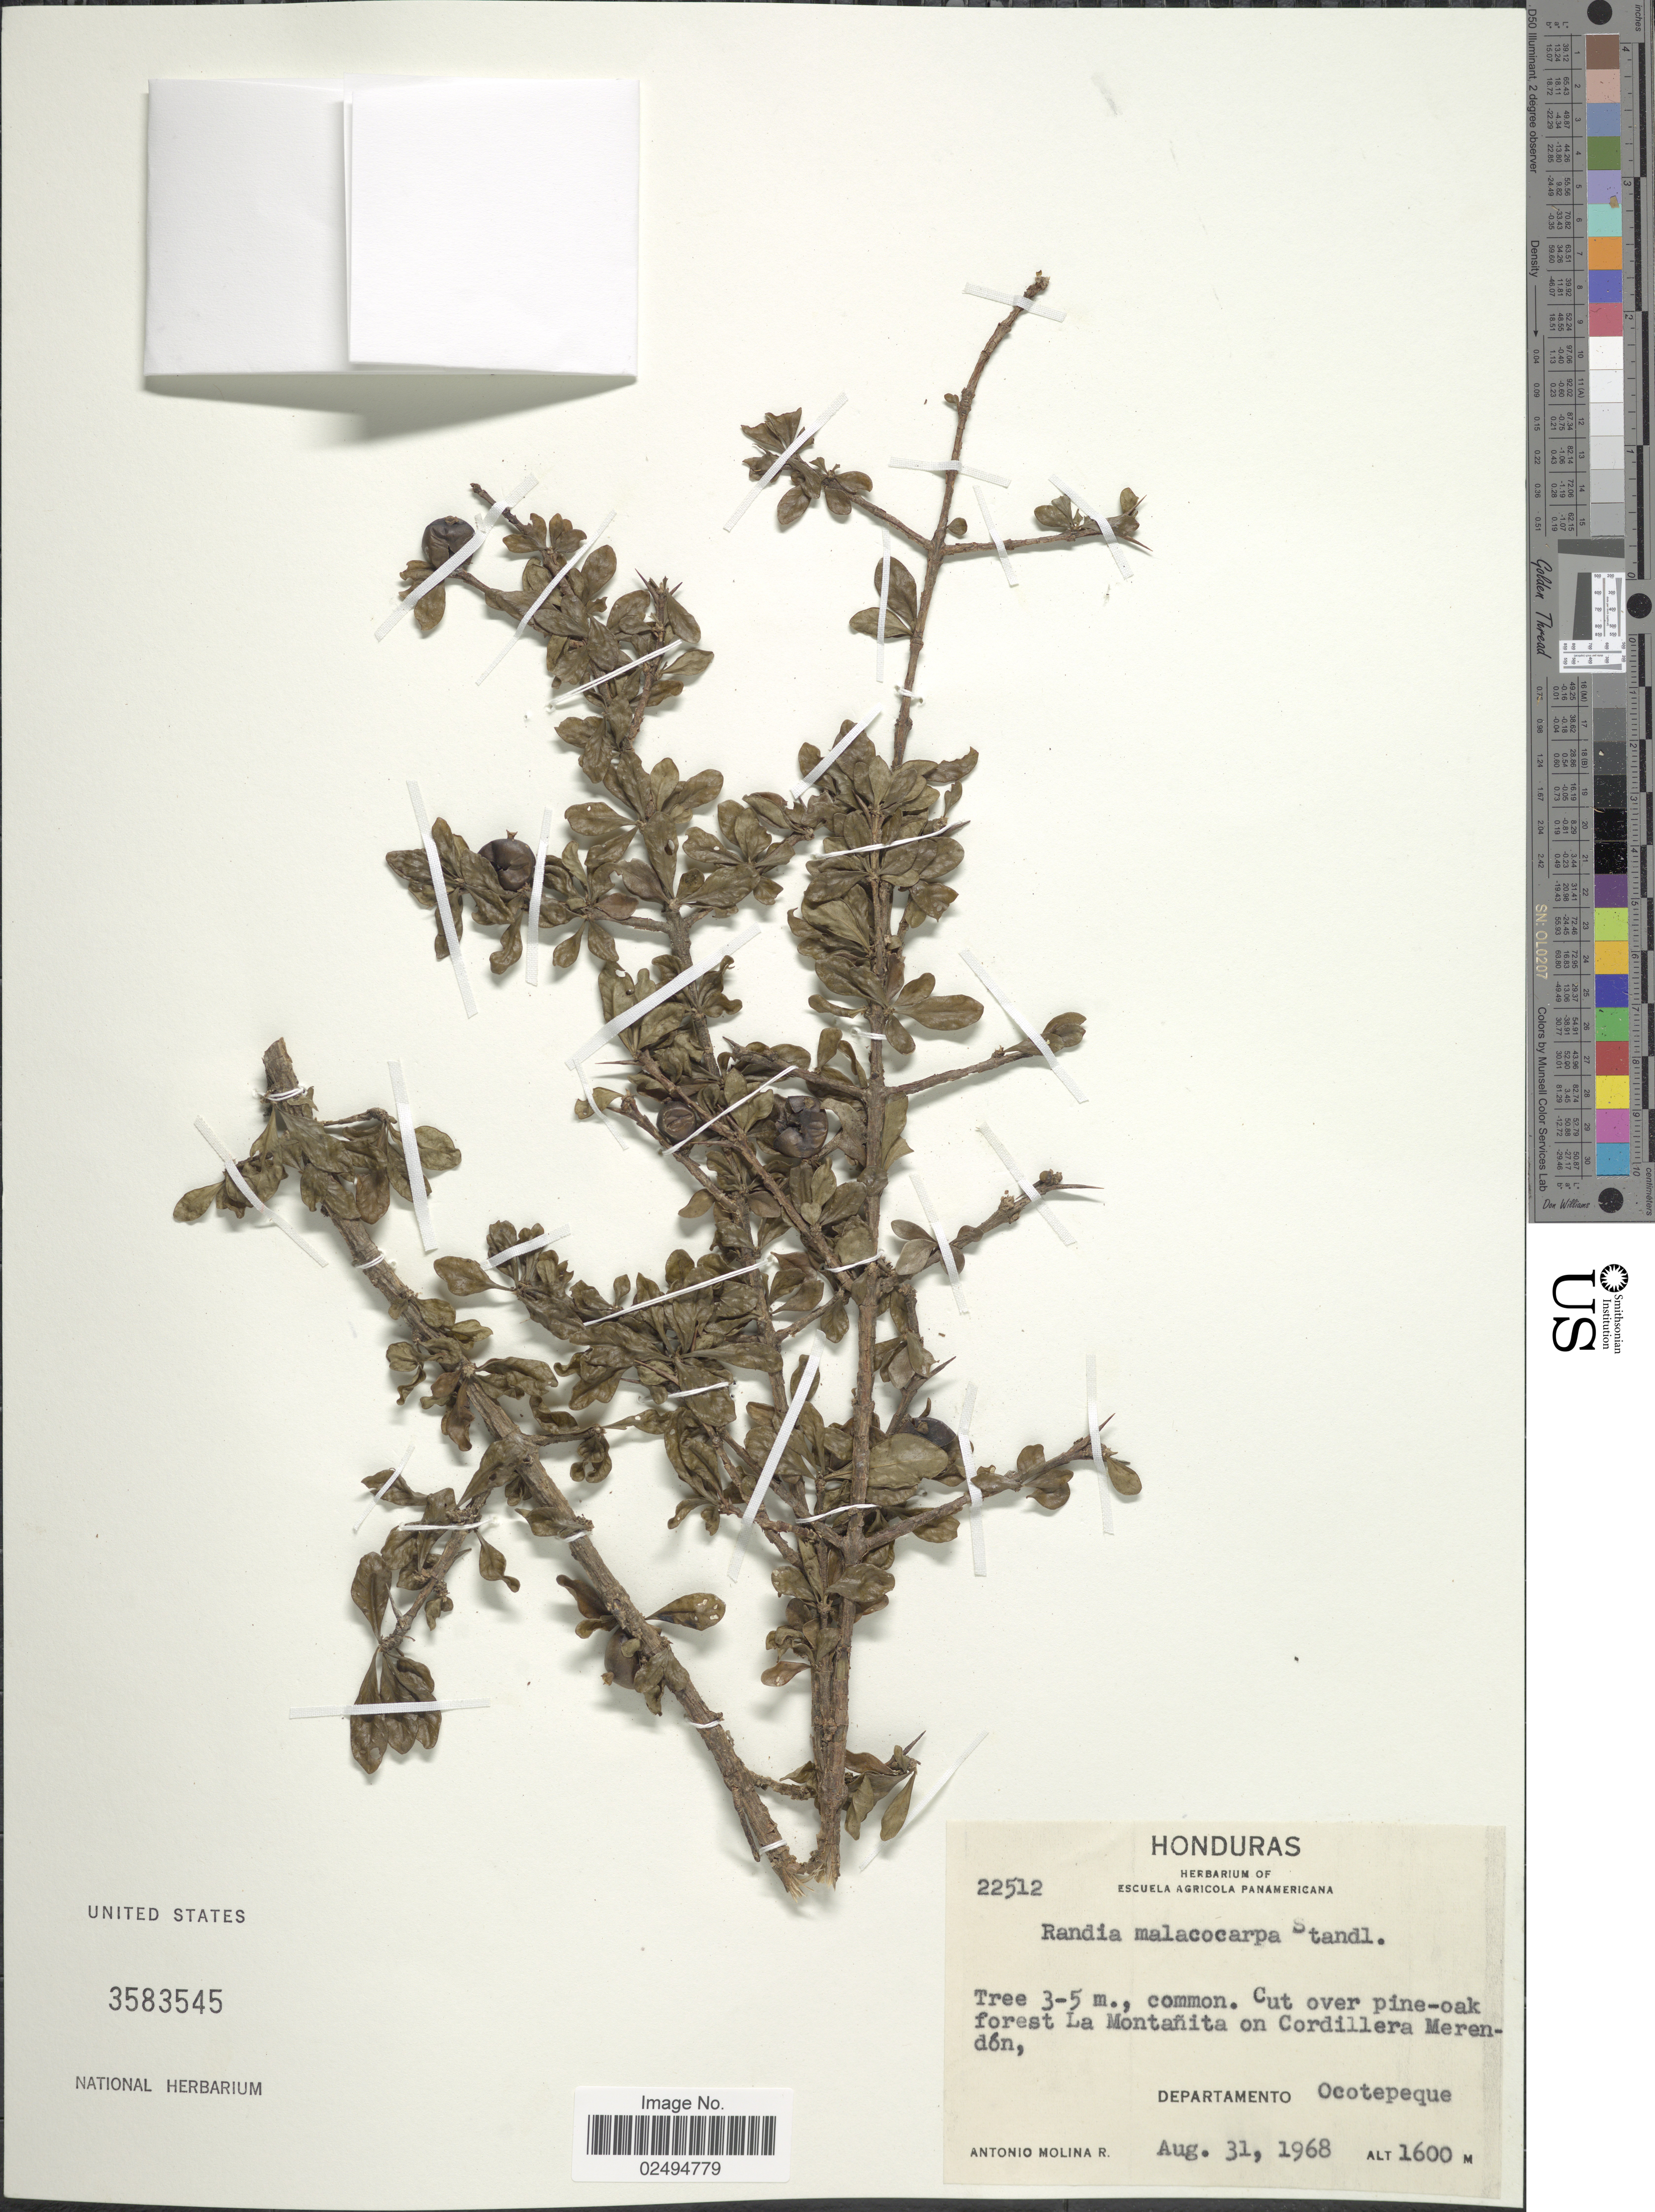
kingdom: Plantae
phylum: Tracheophyta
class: Magnoliopsida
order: Gentianales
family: Rubiaceae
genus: Randia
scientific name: Randia malacocarpa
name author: Standl.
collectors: A. Molina R.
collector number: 22512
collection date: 1968-08-31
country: Honduras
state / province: Ocotepeque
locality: Cut over pine-oak forest La Montanita on Cordillera Merendon, Departamento Ocotepeque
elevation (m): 1600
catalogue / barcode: US 3583545